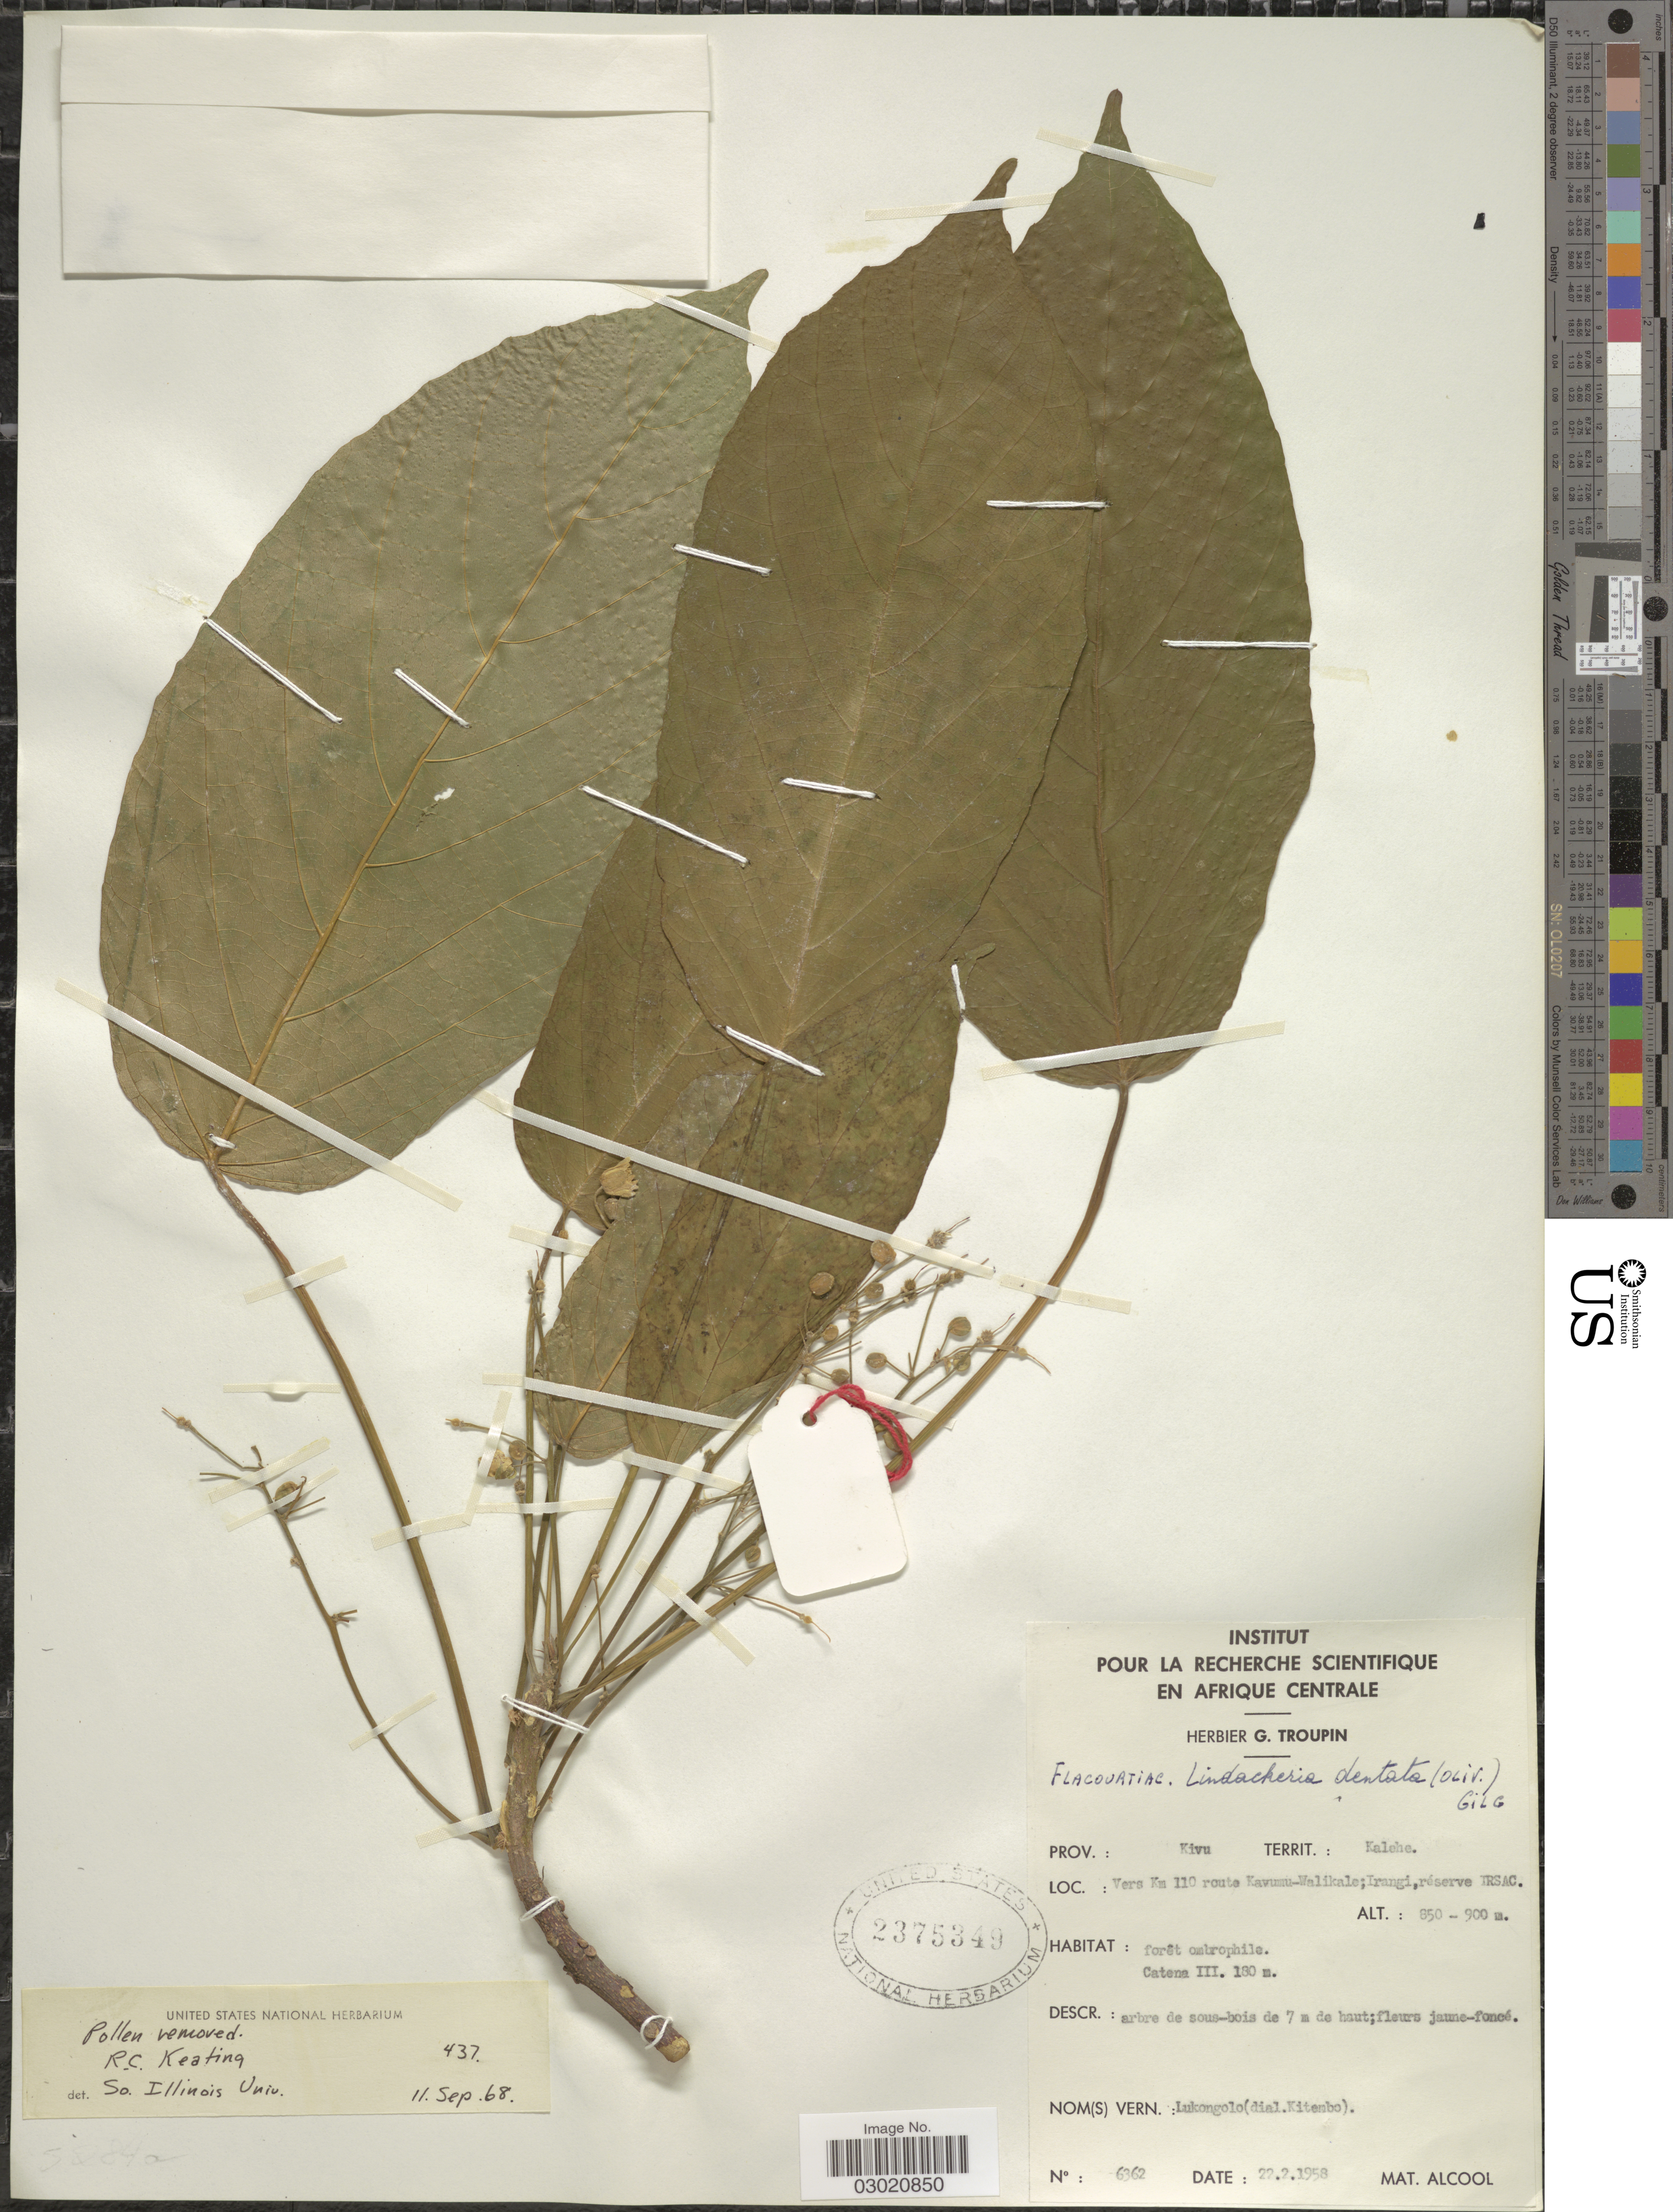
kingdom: Plantae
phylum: Tracheophyta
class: Magnoliopsida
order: Malpighiales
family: Achariaceae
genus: Lindackeria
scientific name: Lindackeria dentata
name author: (Oliv.) Gilg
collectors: ex herb. G. Troupin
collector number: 6362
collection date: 1958-02-22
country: Congo, Democratic Republic of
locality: Prov.: Kivu, Territ.: Kalehe, Vers Km 110 route Kavumu-Walikale; Irangi, réserve IRSAC.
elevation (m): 850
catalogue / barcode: US 2375349